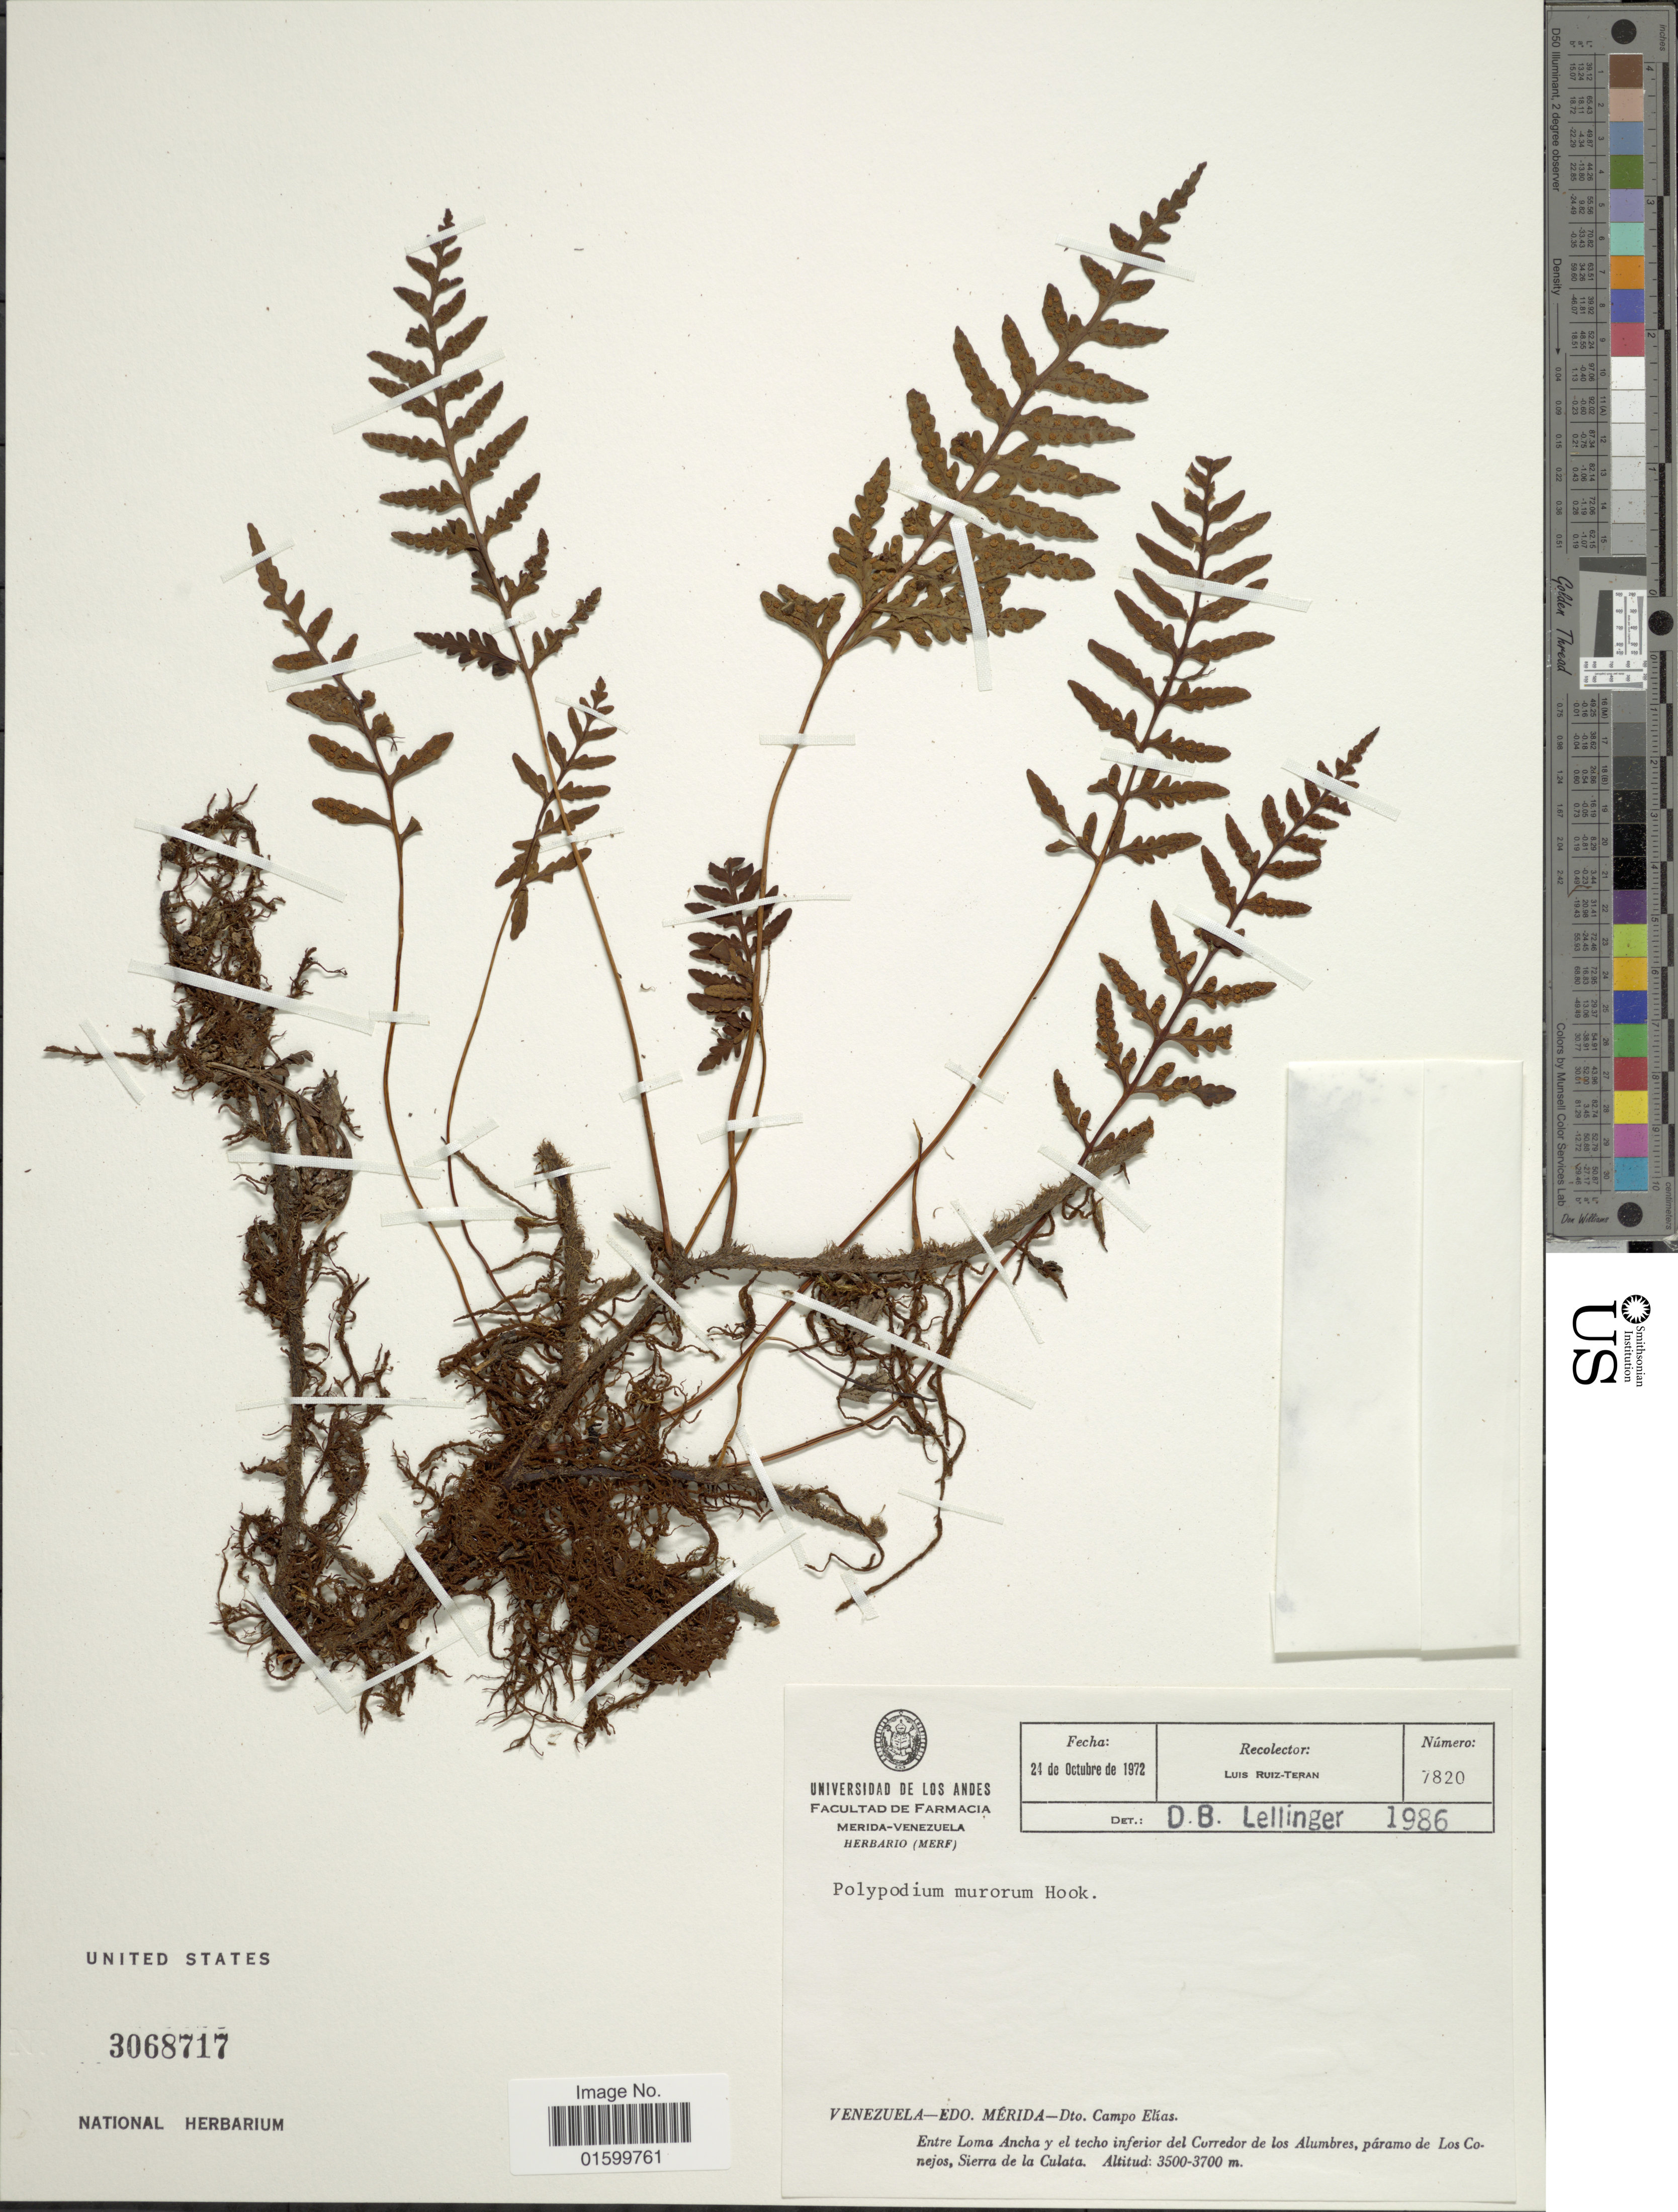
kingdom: Plantae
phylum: Tracheophyta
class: Polypodiopsida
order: Polypodiales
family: Polypodiaceae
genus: Pleopeltis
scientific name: Pleopeltis murorum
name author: (Hook.) A.R. Sm. & Tejero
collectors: L. Teran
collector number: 7820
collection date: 1972-10-24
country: Venezuela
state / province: Mérida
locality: Edo. Merida, Dto. Campo Elias, entre Loma Ancha y el techo inferior del Corredor de los Alumbres, paramo de Los Conejos, Sierra de la Culata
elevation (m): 3500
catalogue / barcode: US 3068717